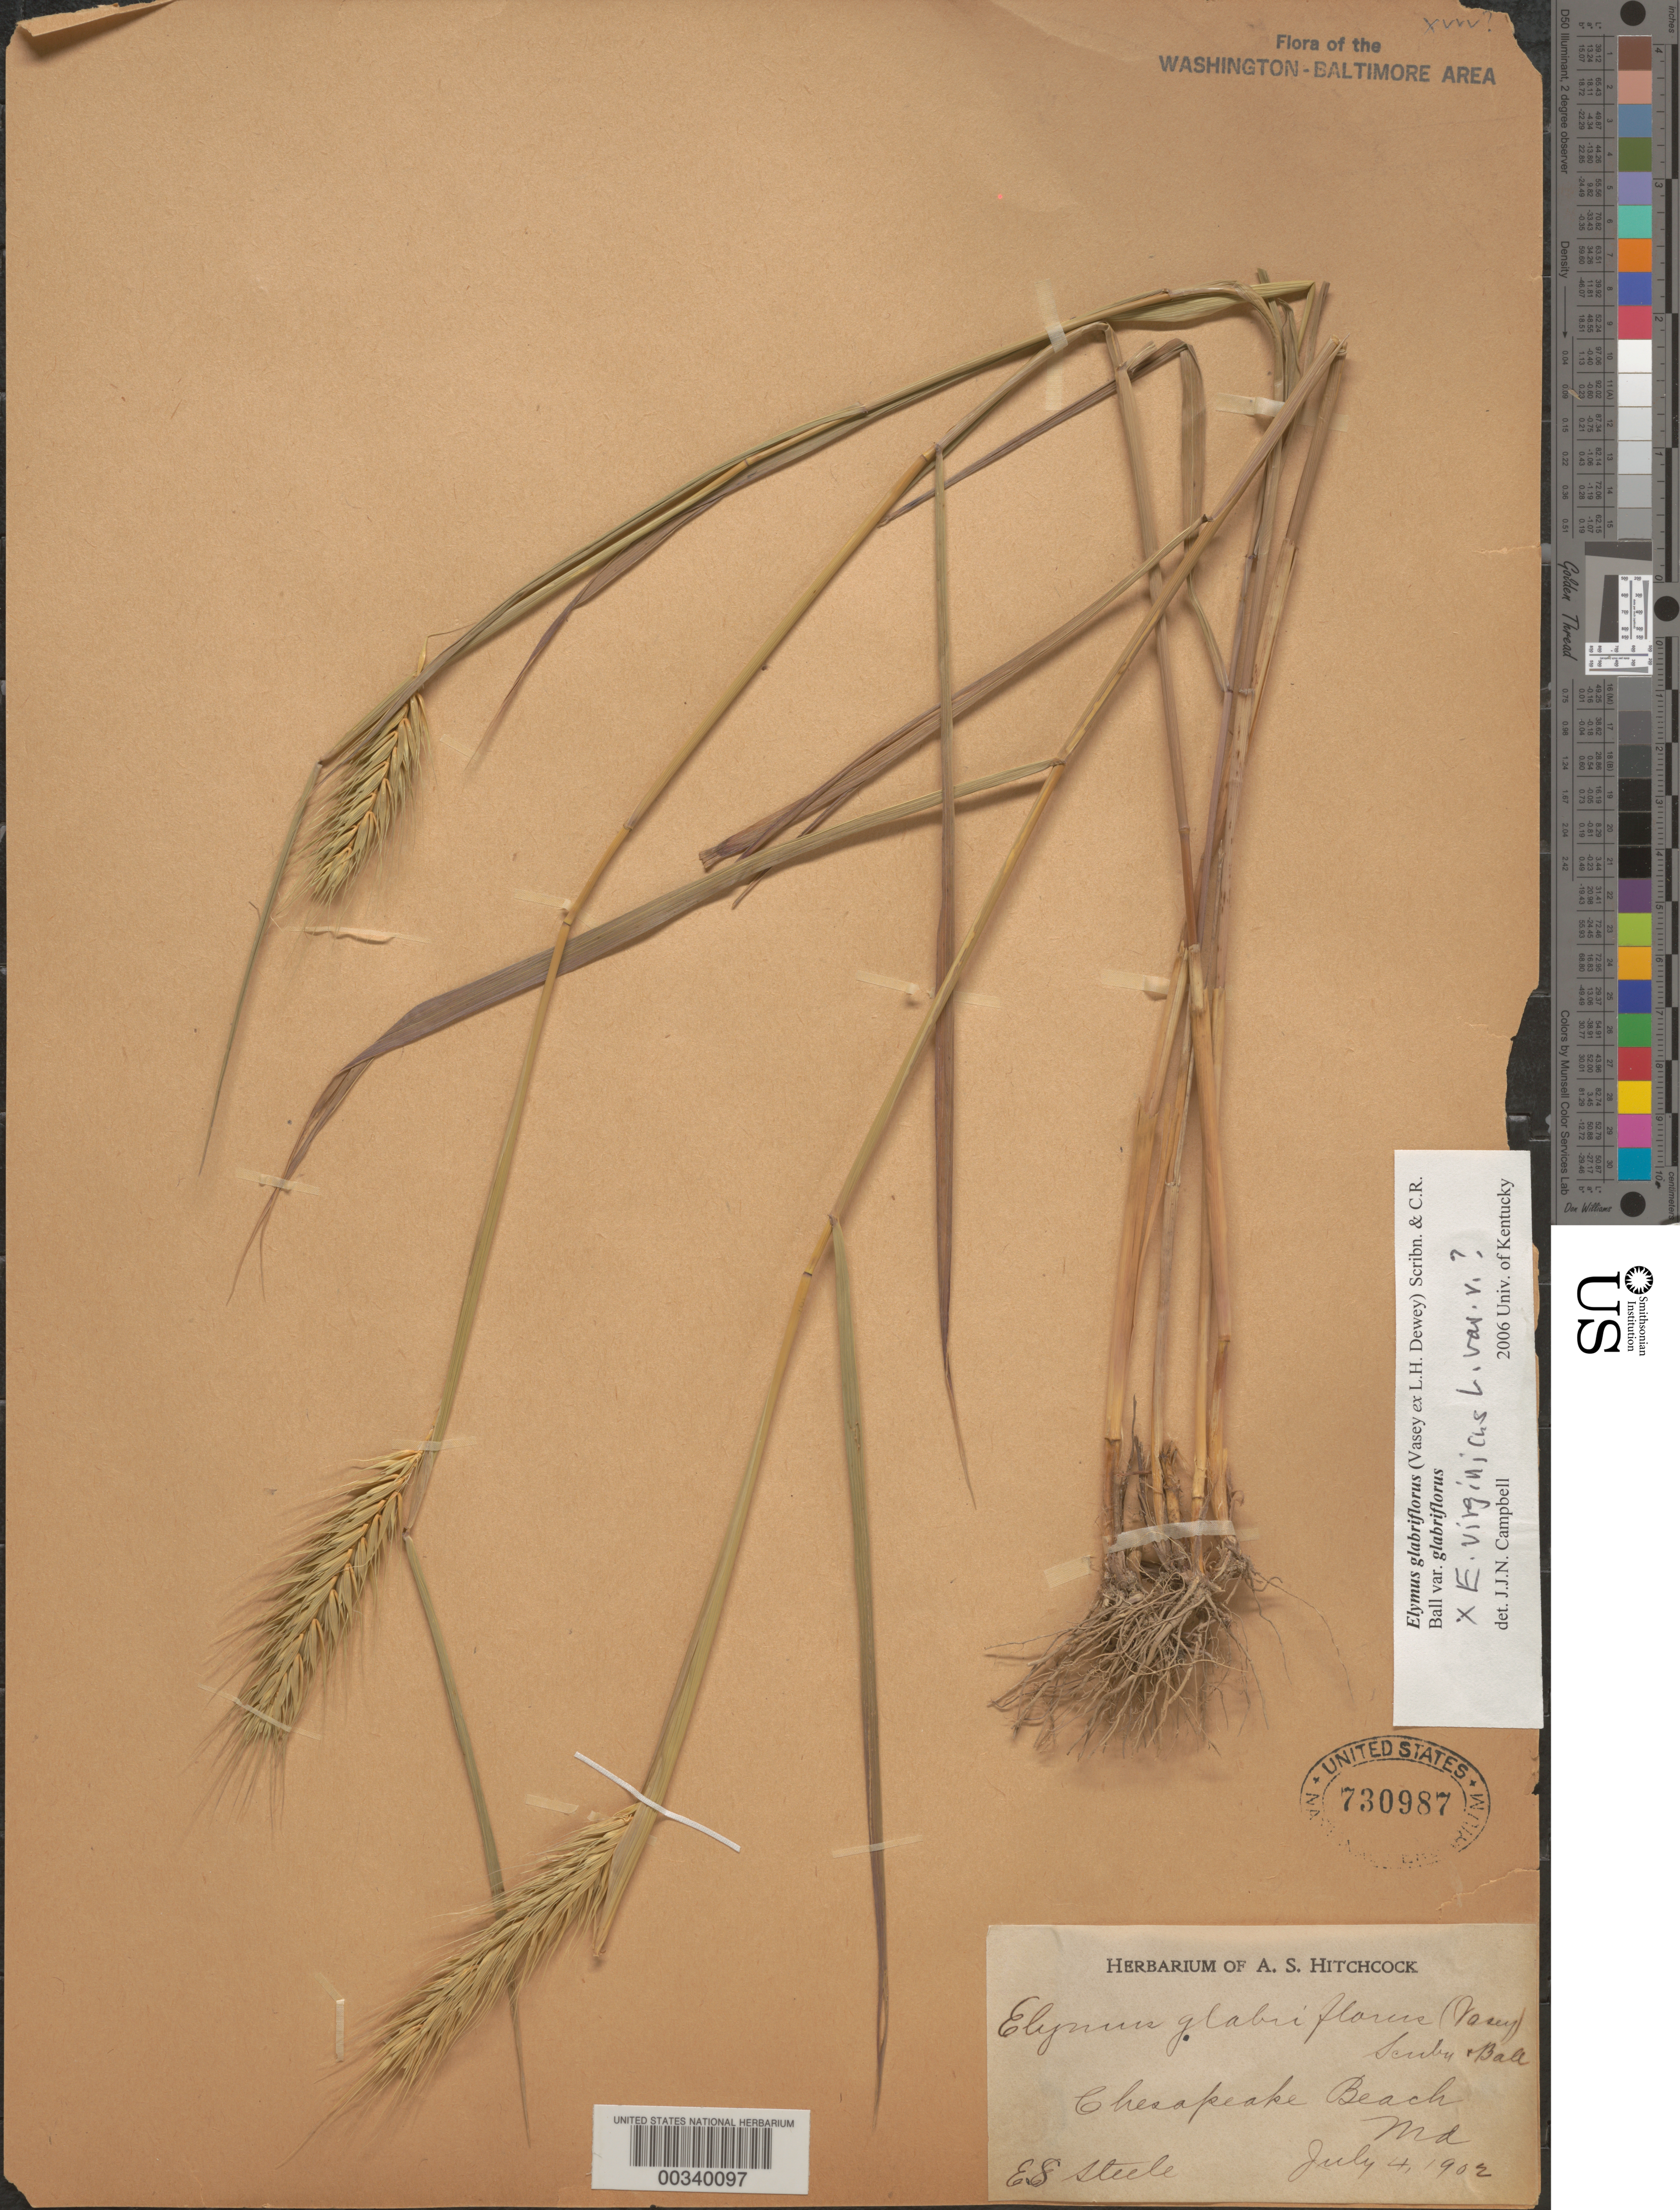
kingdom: Plantae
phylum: Tracheophyta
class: Liliopsida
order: Poales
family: Poaceae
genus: Elymus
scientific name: Elymus glabriflorus var. glabriflorus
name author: (Vasey ex L.H. Dewey) Scribn. & C.R. Ball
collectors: E. Steele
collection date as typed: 04 Jul 1902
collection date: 1902-07-04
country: United States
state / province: Maryland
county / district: Calvert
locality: Chesapeake Beach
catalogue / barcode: US 730987